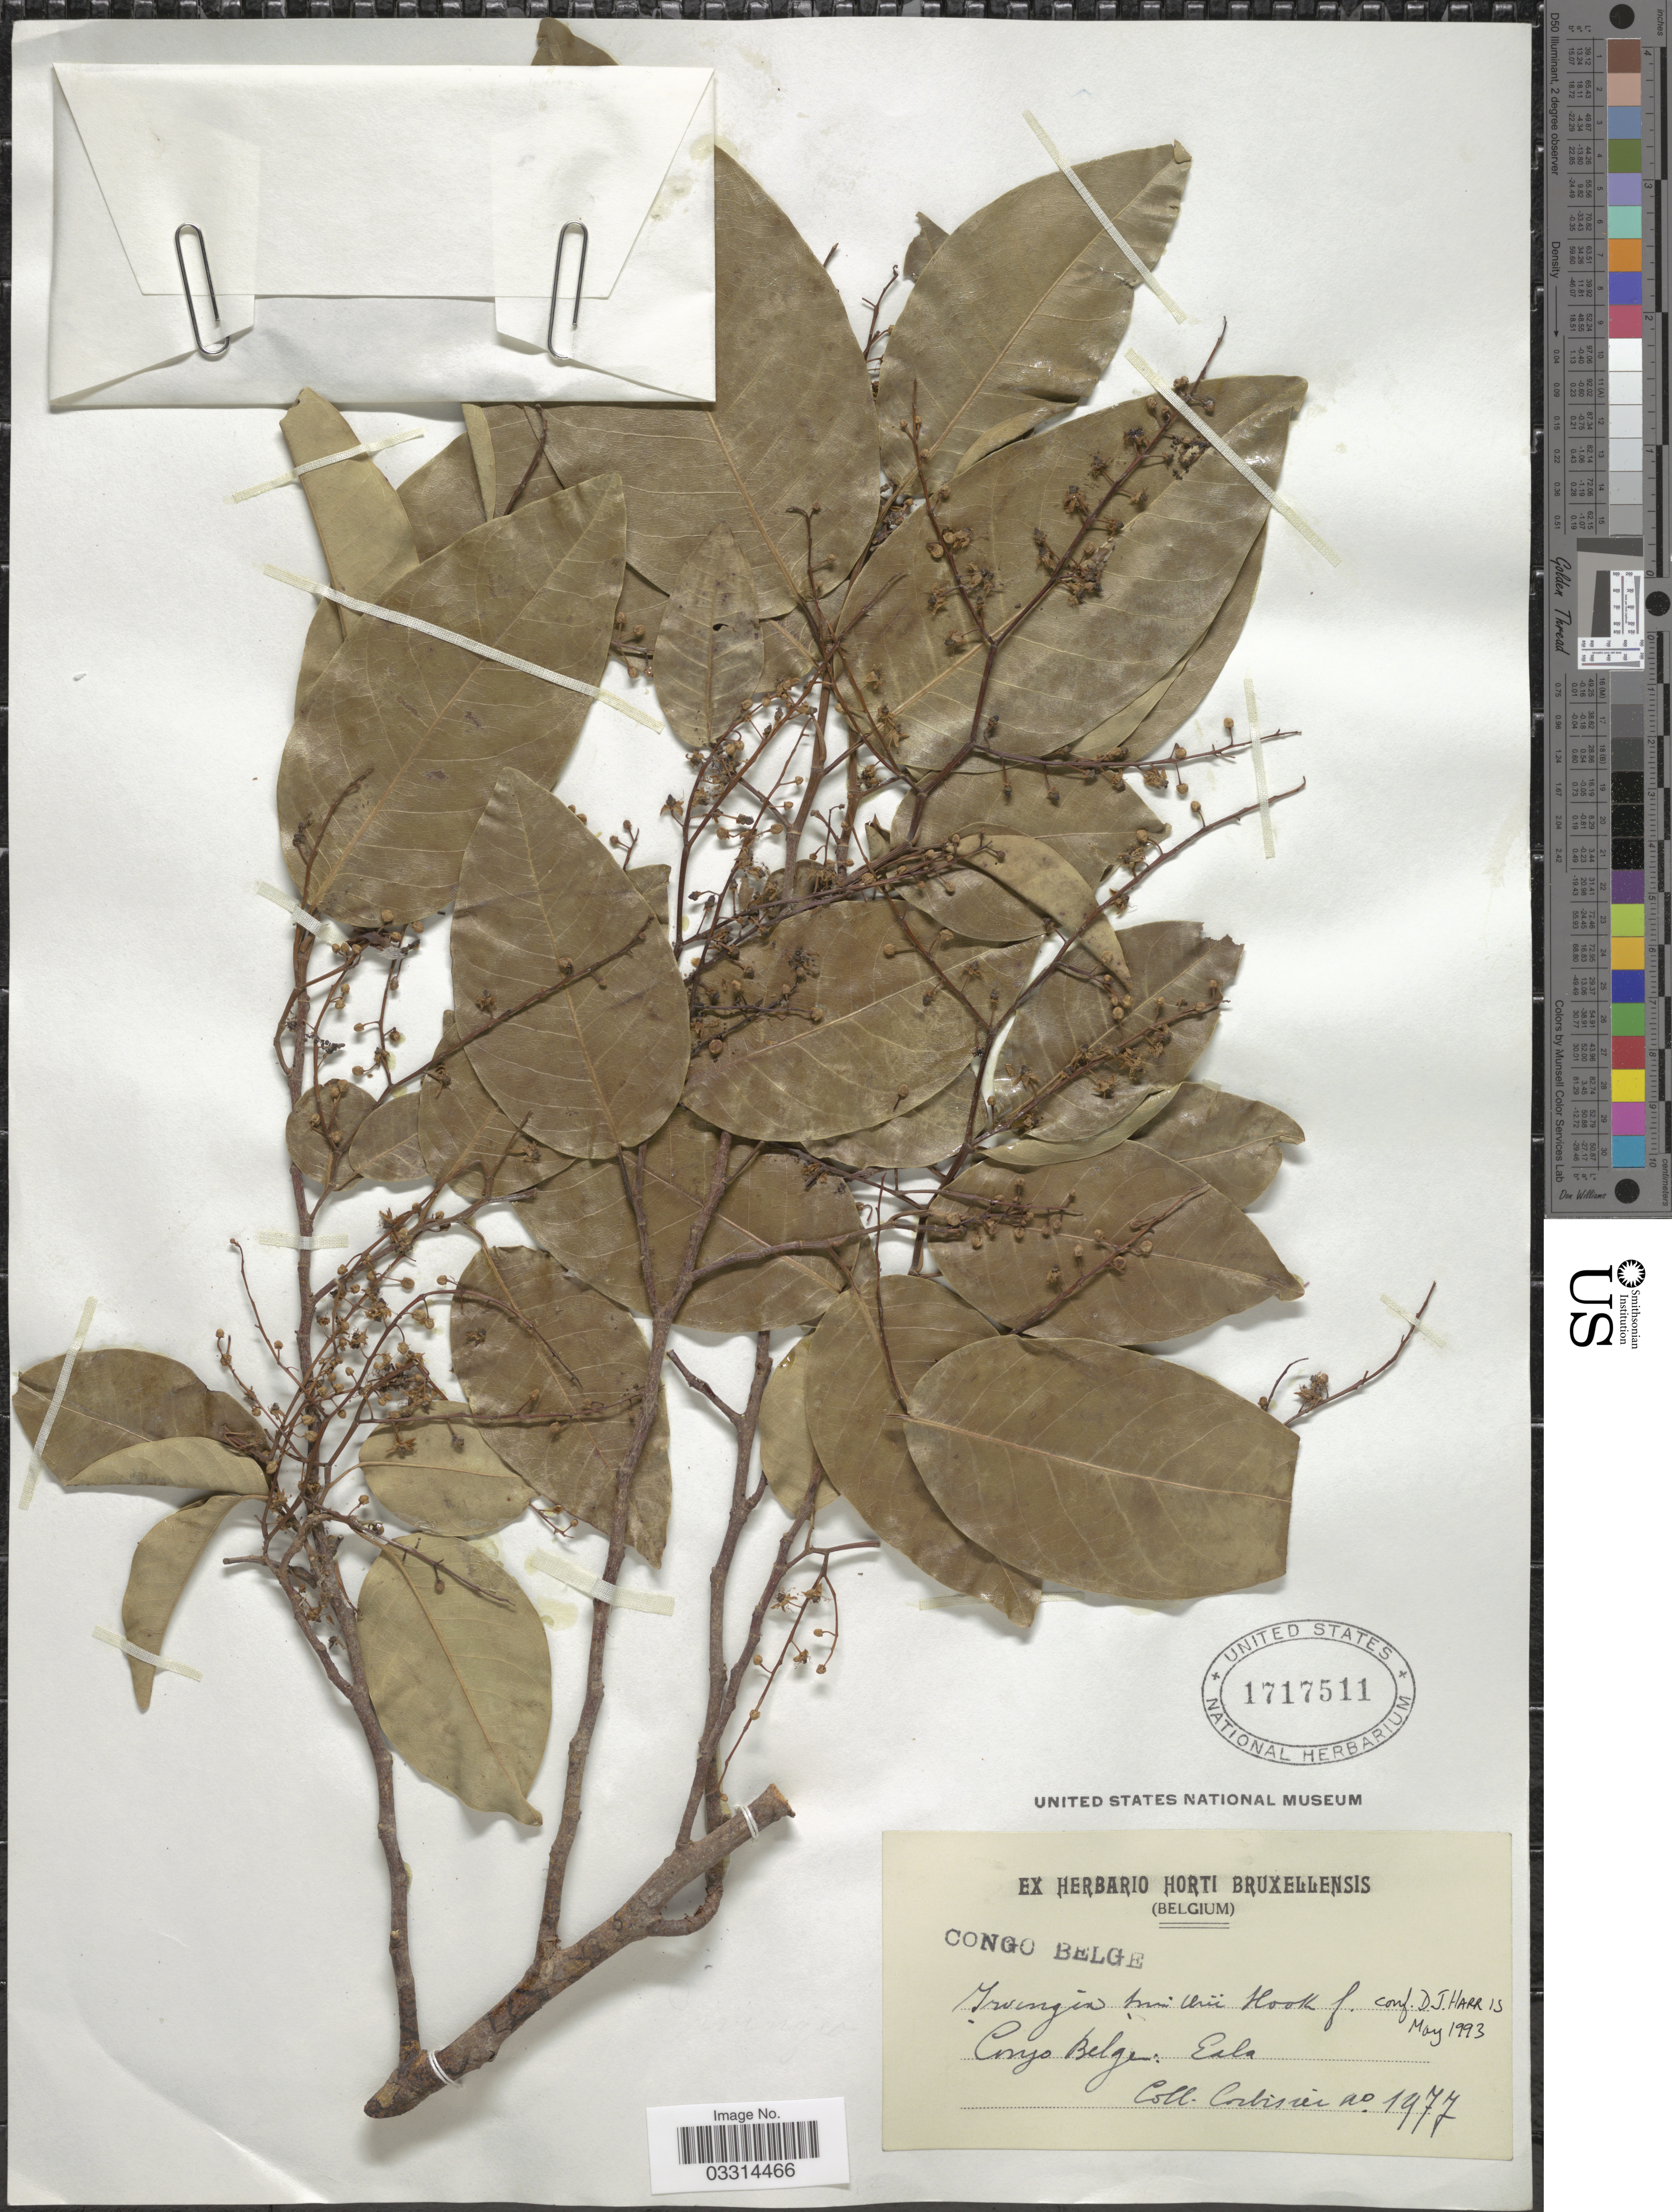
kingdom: Plantae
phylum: Tracheophyta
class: Magnoliopsida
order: Malpighiales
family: Irvingiaceae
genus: Irvingia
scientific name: Irvingia smithii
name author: Hook. f.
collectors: -. Corbisier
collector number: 1977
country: Congo, Democratic Republic of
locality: Congo Belge: Eala.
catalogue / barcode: US 1717511